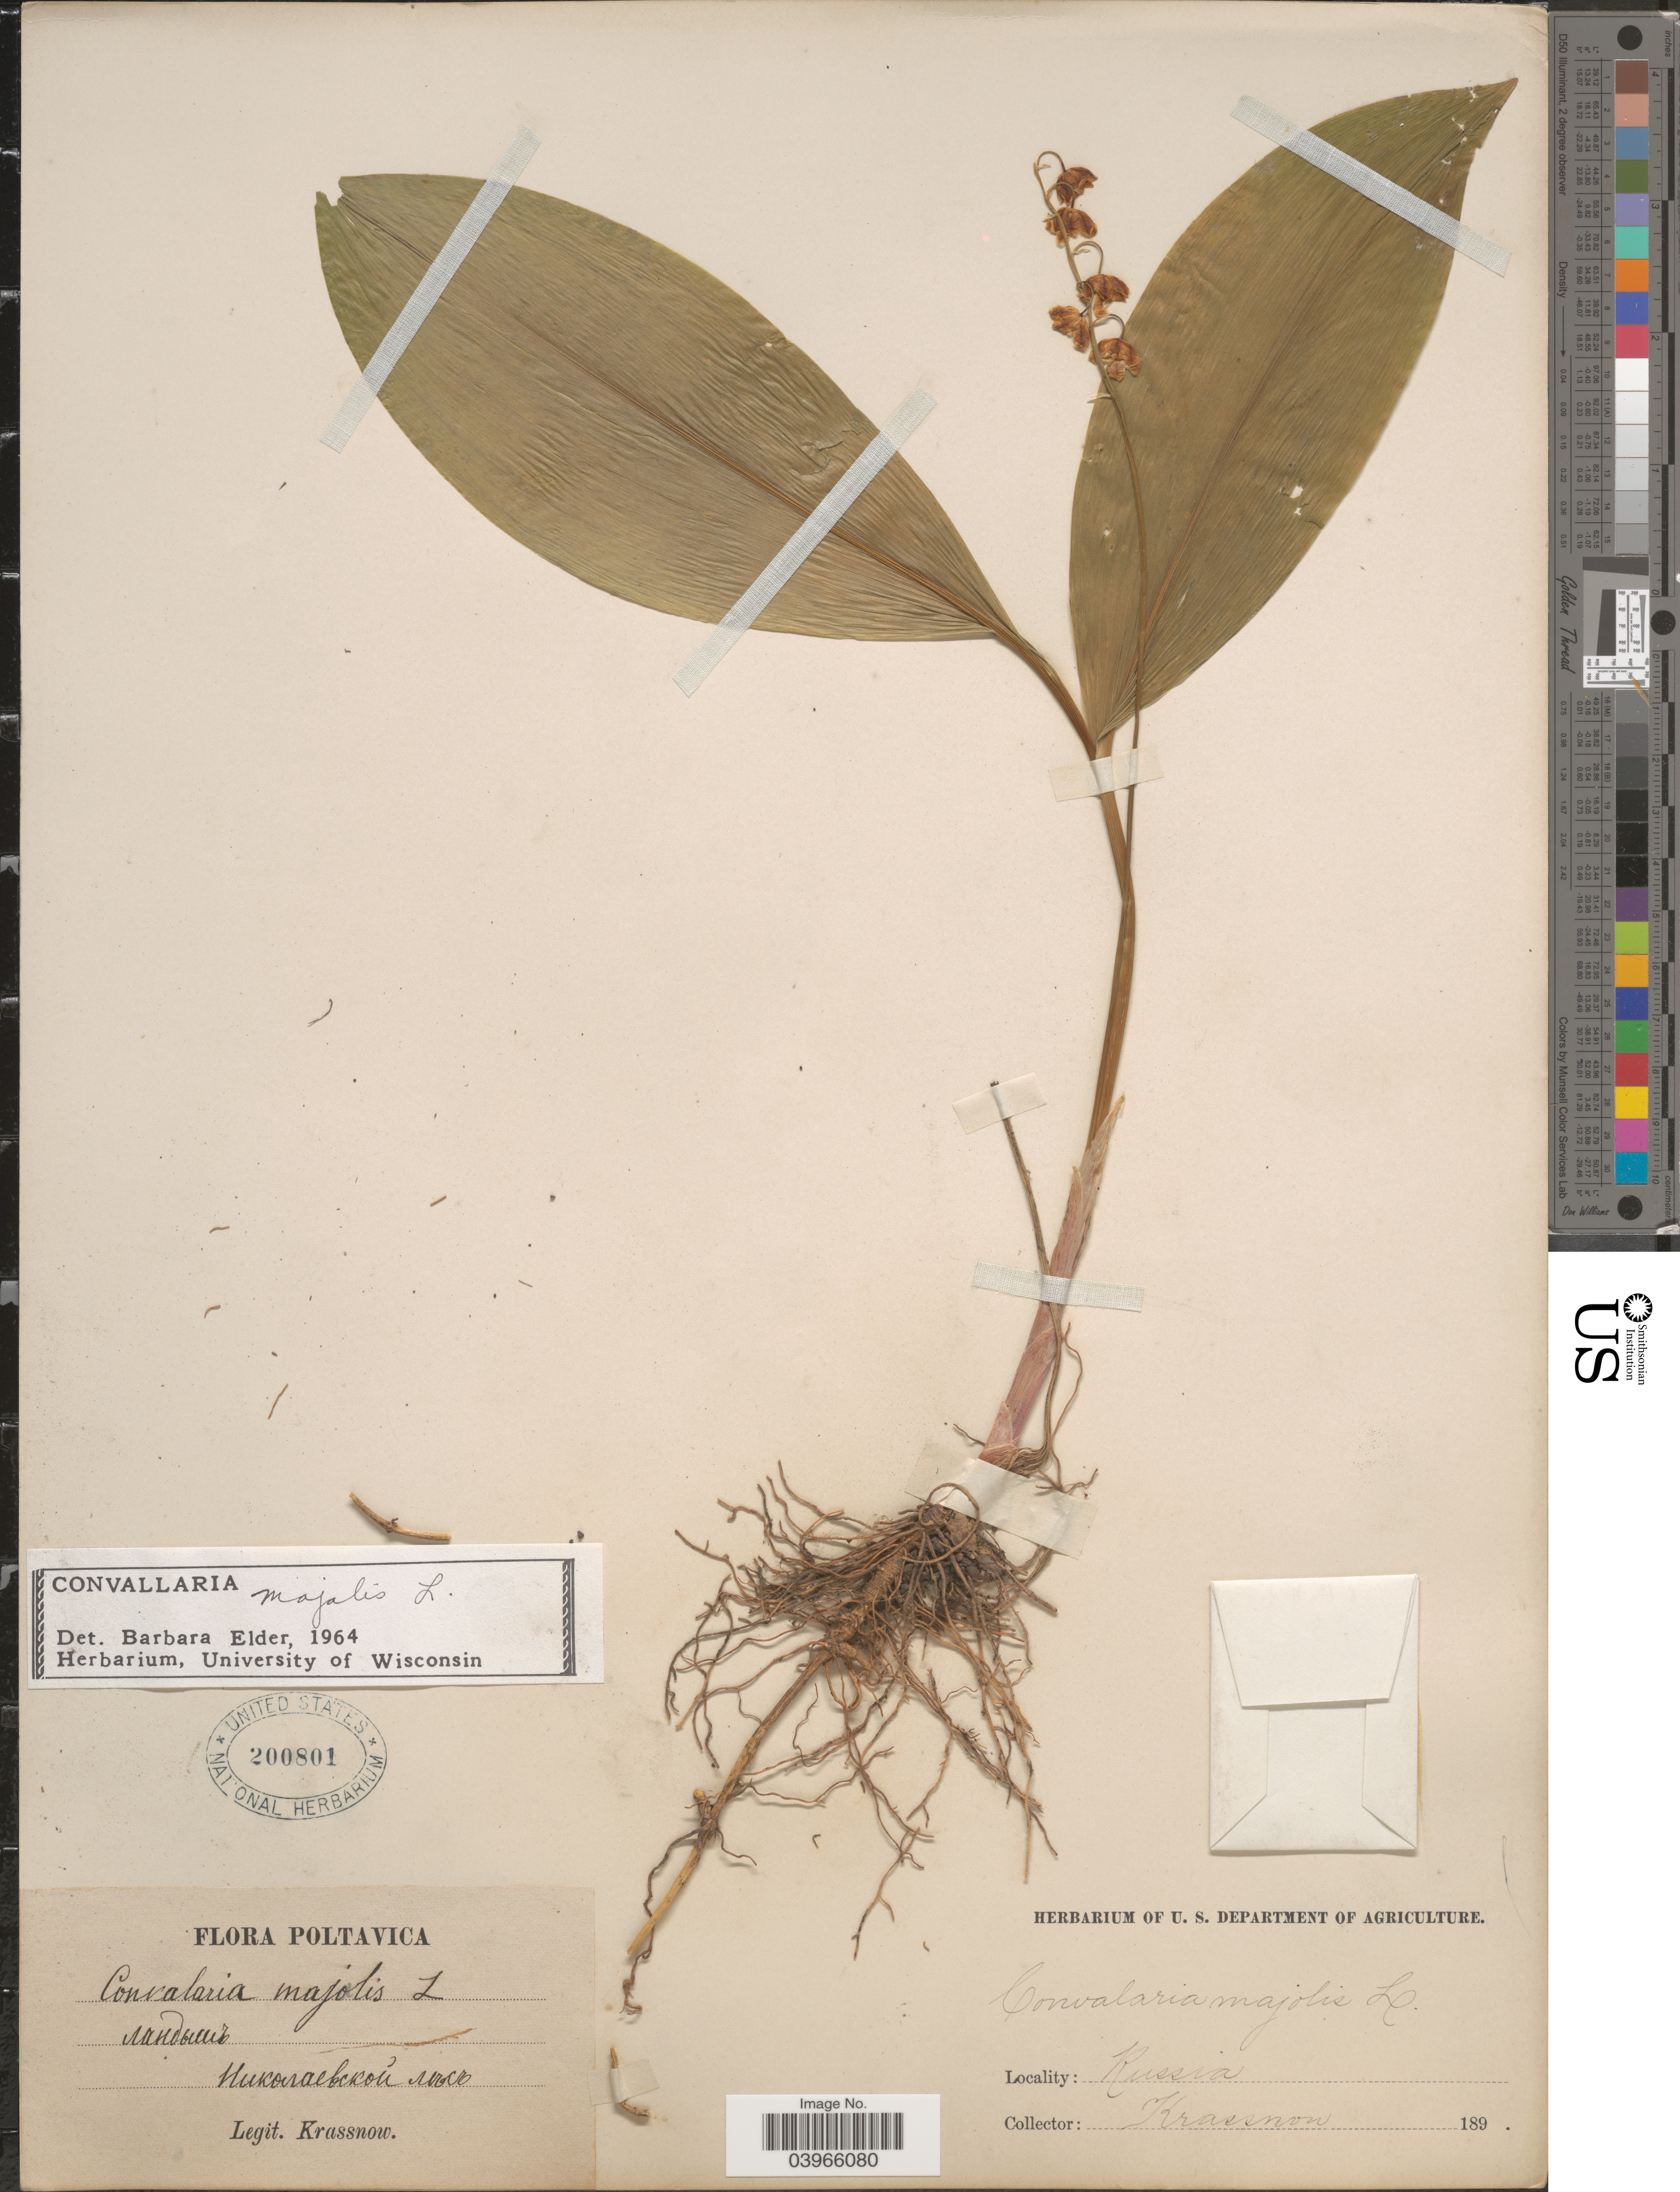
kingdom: Plantae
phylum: Tracheophyta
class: Liliopsida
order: Asparagales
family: Asparagaceae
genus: Convallaria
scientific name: Convallaria majalis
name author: L.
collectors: -. Krassnow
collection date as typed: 189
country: Ukraine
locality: Poltavica. X. Russia.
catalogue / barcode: US 200801